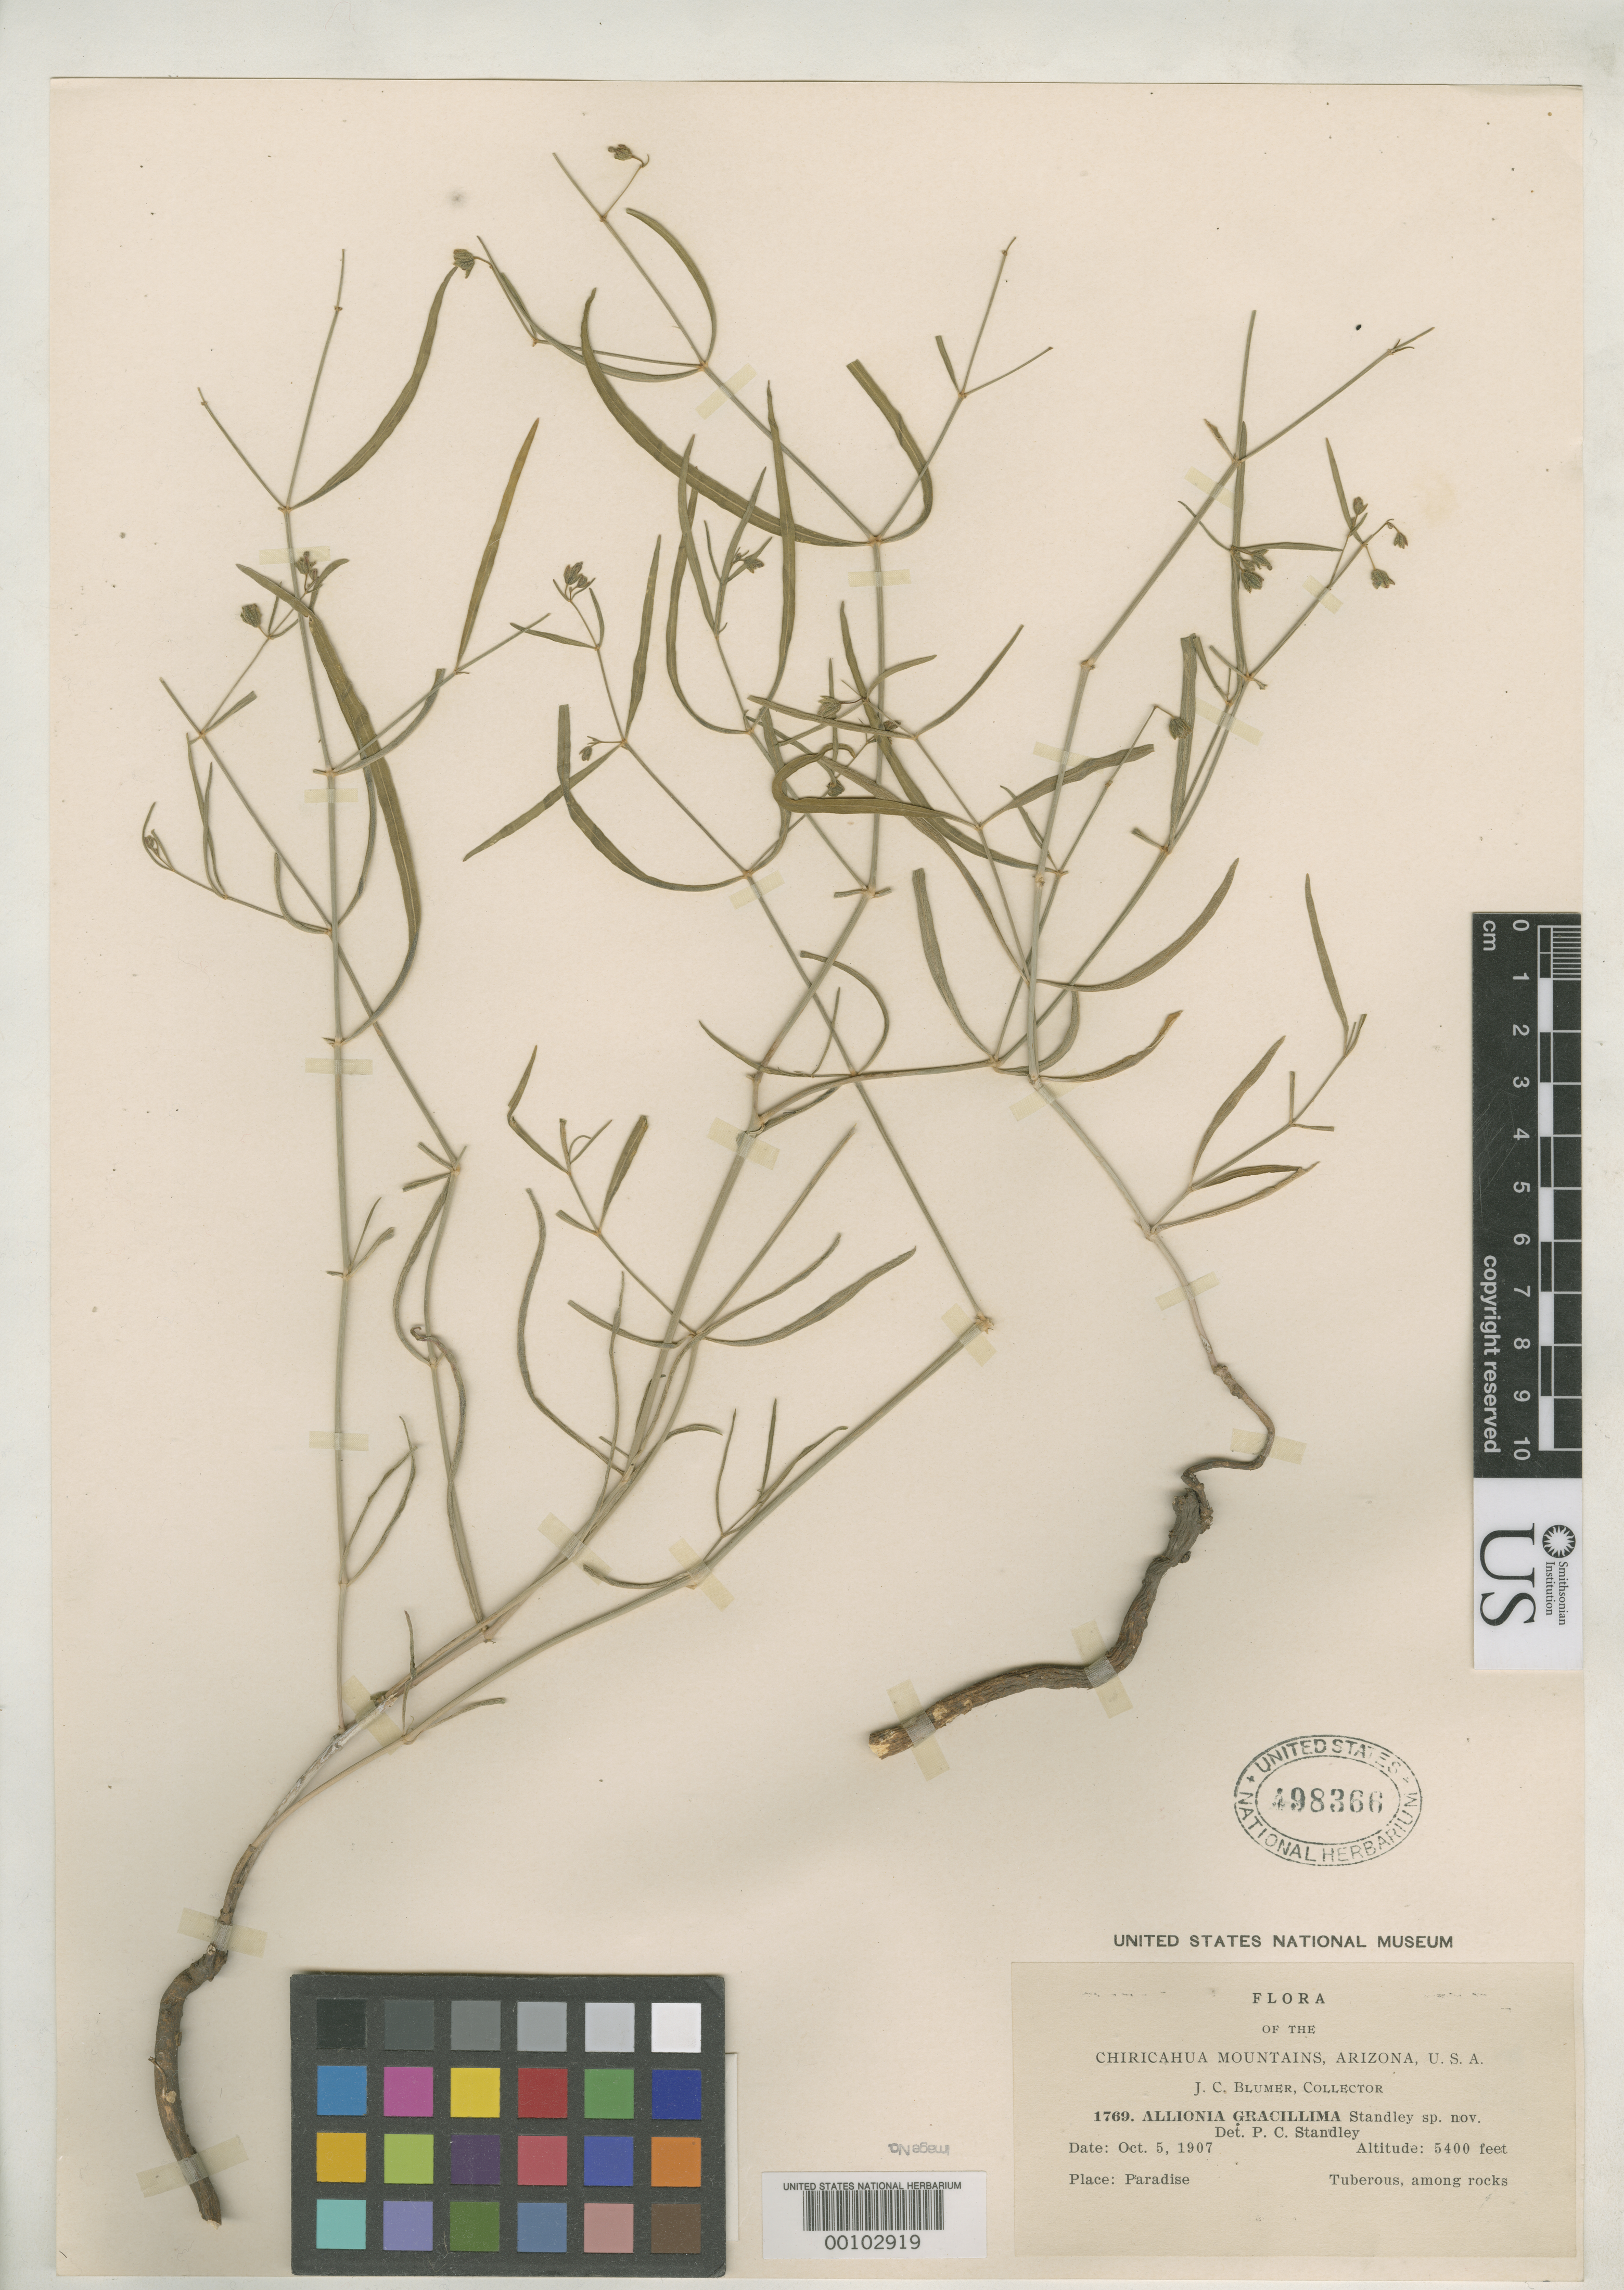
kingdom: Plantae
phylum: Tracheophyta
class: Magnoliopsida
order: Caryophyllales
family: Nyctaginaceae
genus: Allionia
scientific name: Allionia gracillima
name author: Standl.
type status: Isotype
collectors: J. C. Blumer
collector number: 1769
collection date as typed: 03 Oct 1907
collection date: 1907-10-03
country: United States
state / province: Arizona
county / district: Cochise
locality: Chiricahua Mountains, Paradise.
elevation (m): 1540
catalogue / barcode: US 498366